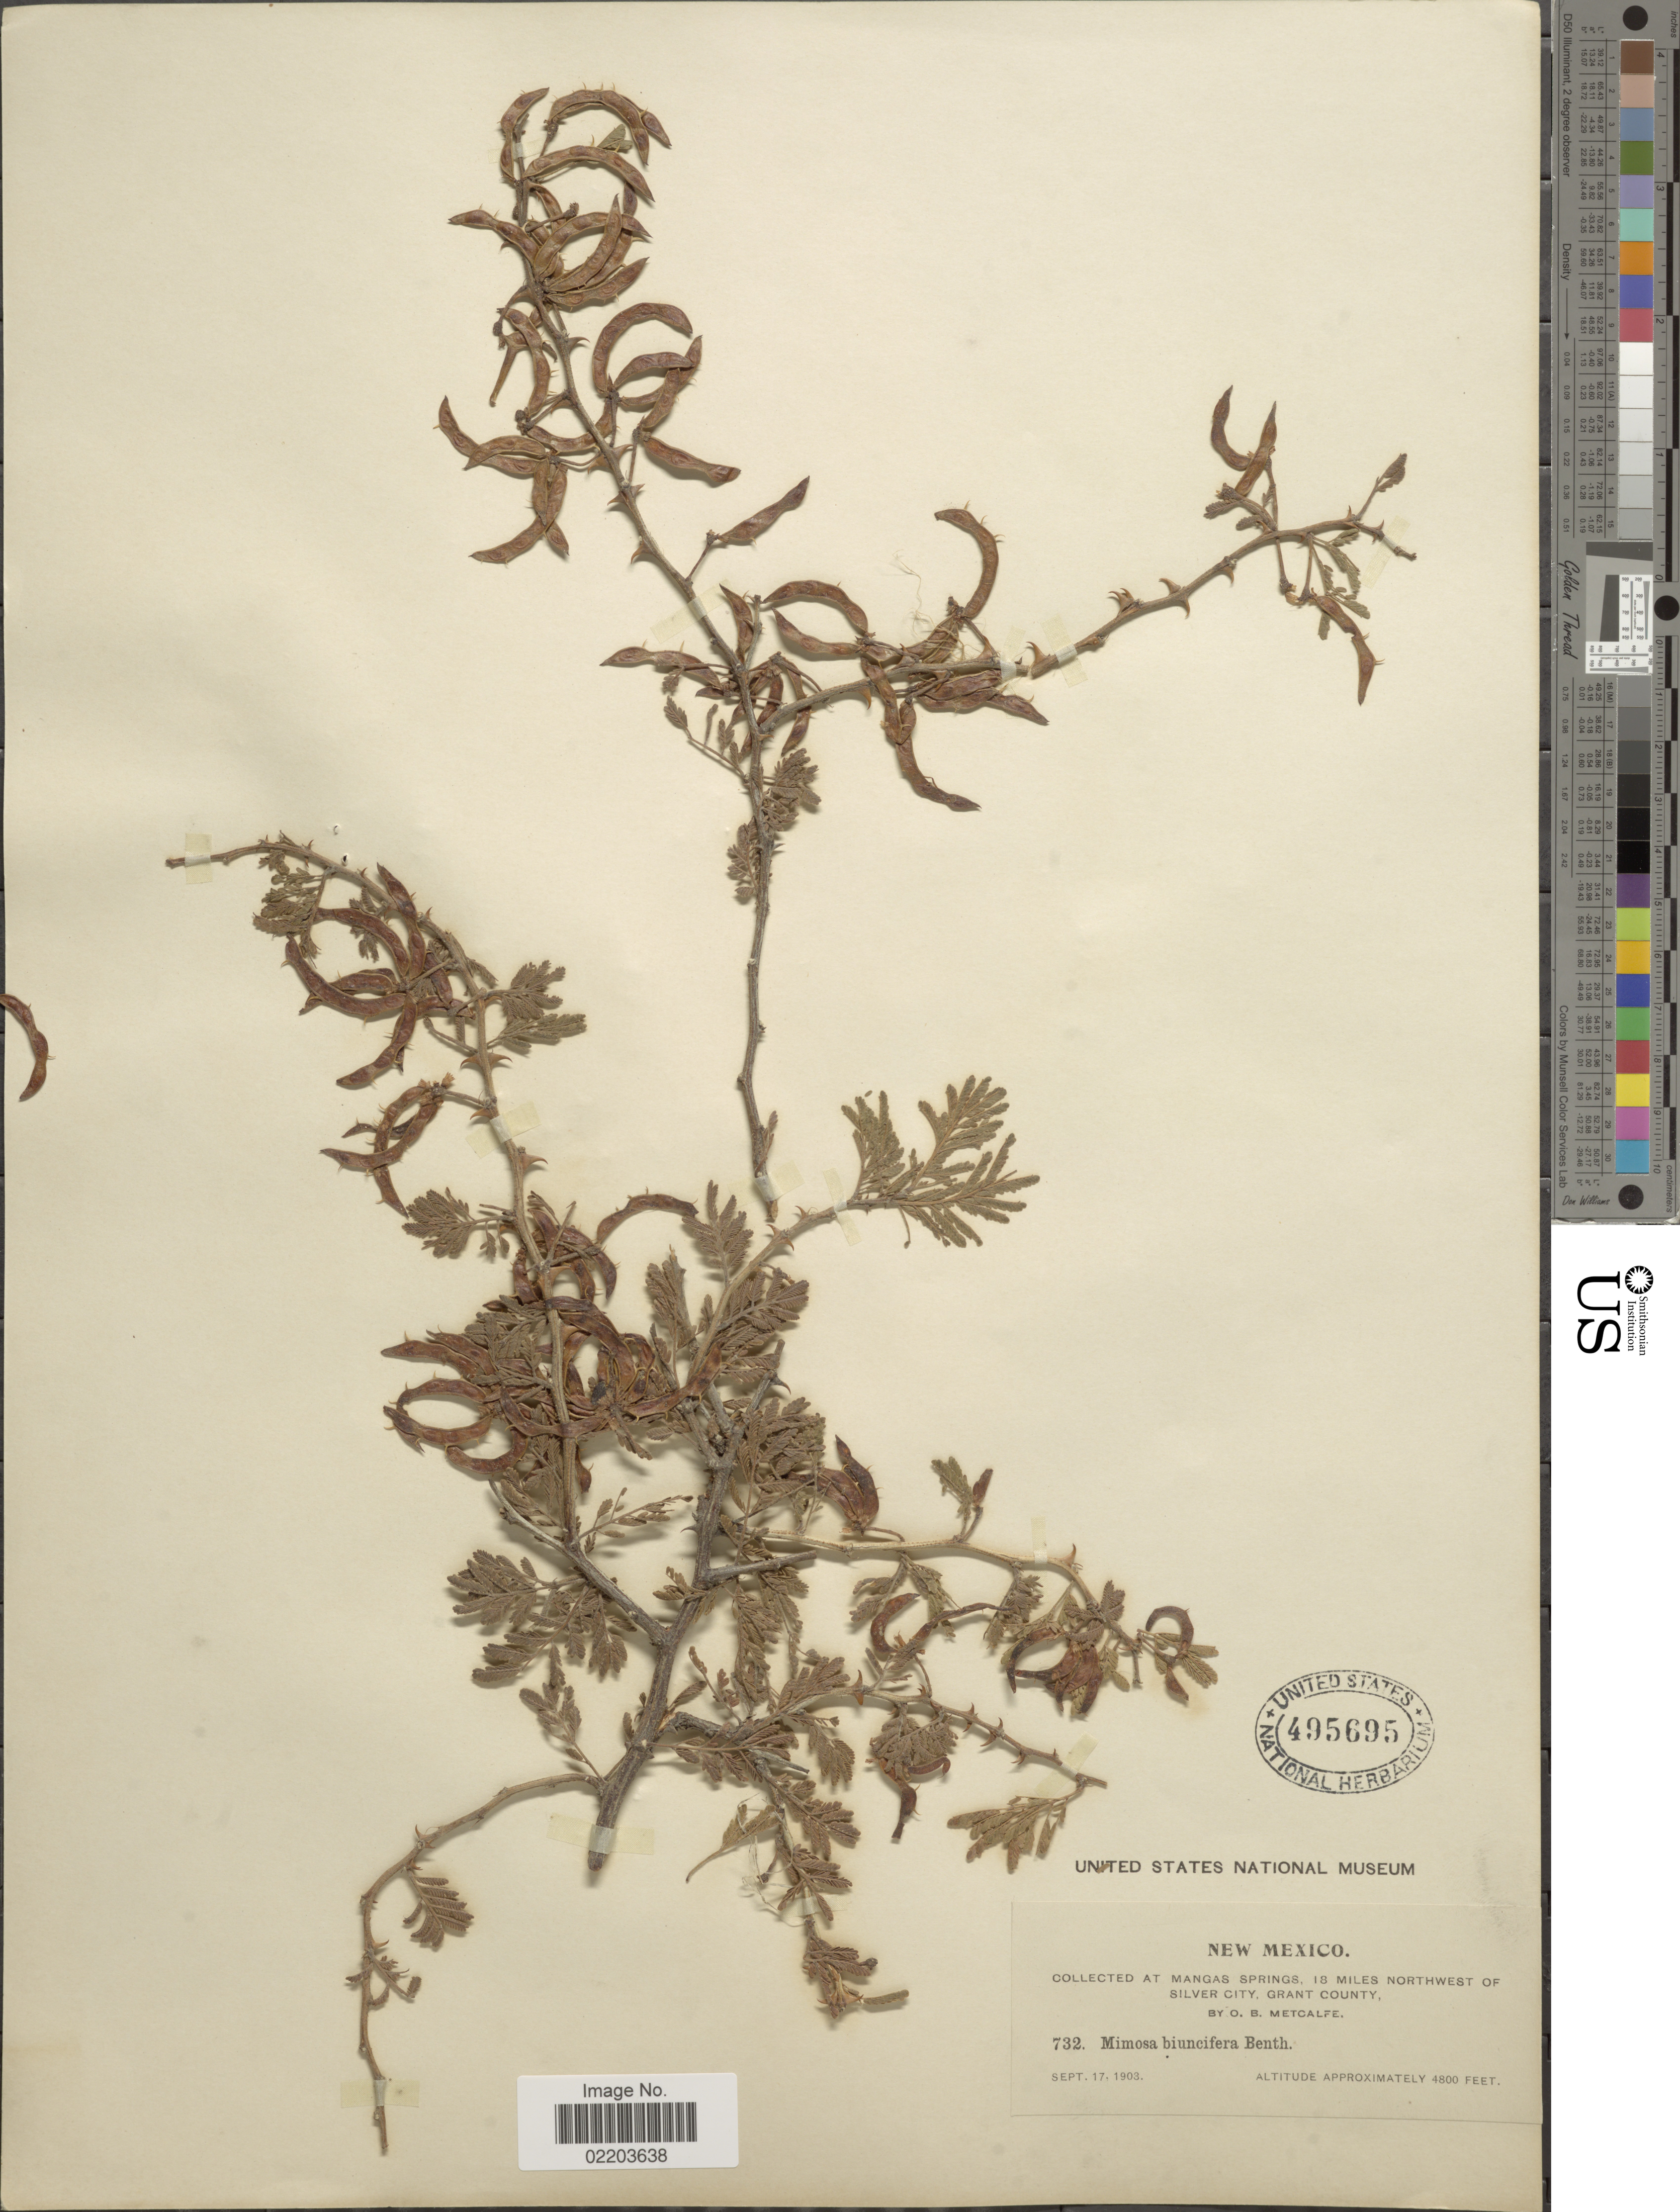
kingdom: Plantae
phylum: Tracheophyta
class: Magnoliopsida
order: Fabales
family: Fabaceae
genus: Mimosa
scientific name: Mimosa biuncifera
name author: Benth.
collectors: O. B. Metcalfe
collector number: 732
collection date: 1903-09-17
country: United States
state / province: New Mexico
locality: At Mangas Springs, 18 miles Northwest of Silver City, Grant County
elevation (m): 1463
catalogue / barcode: US 495695